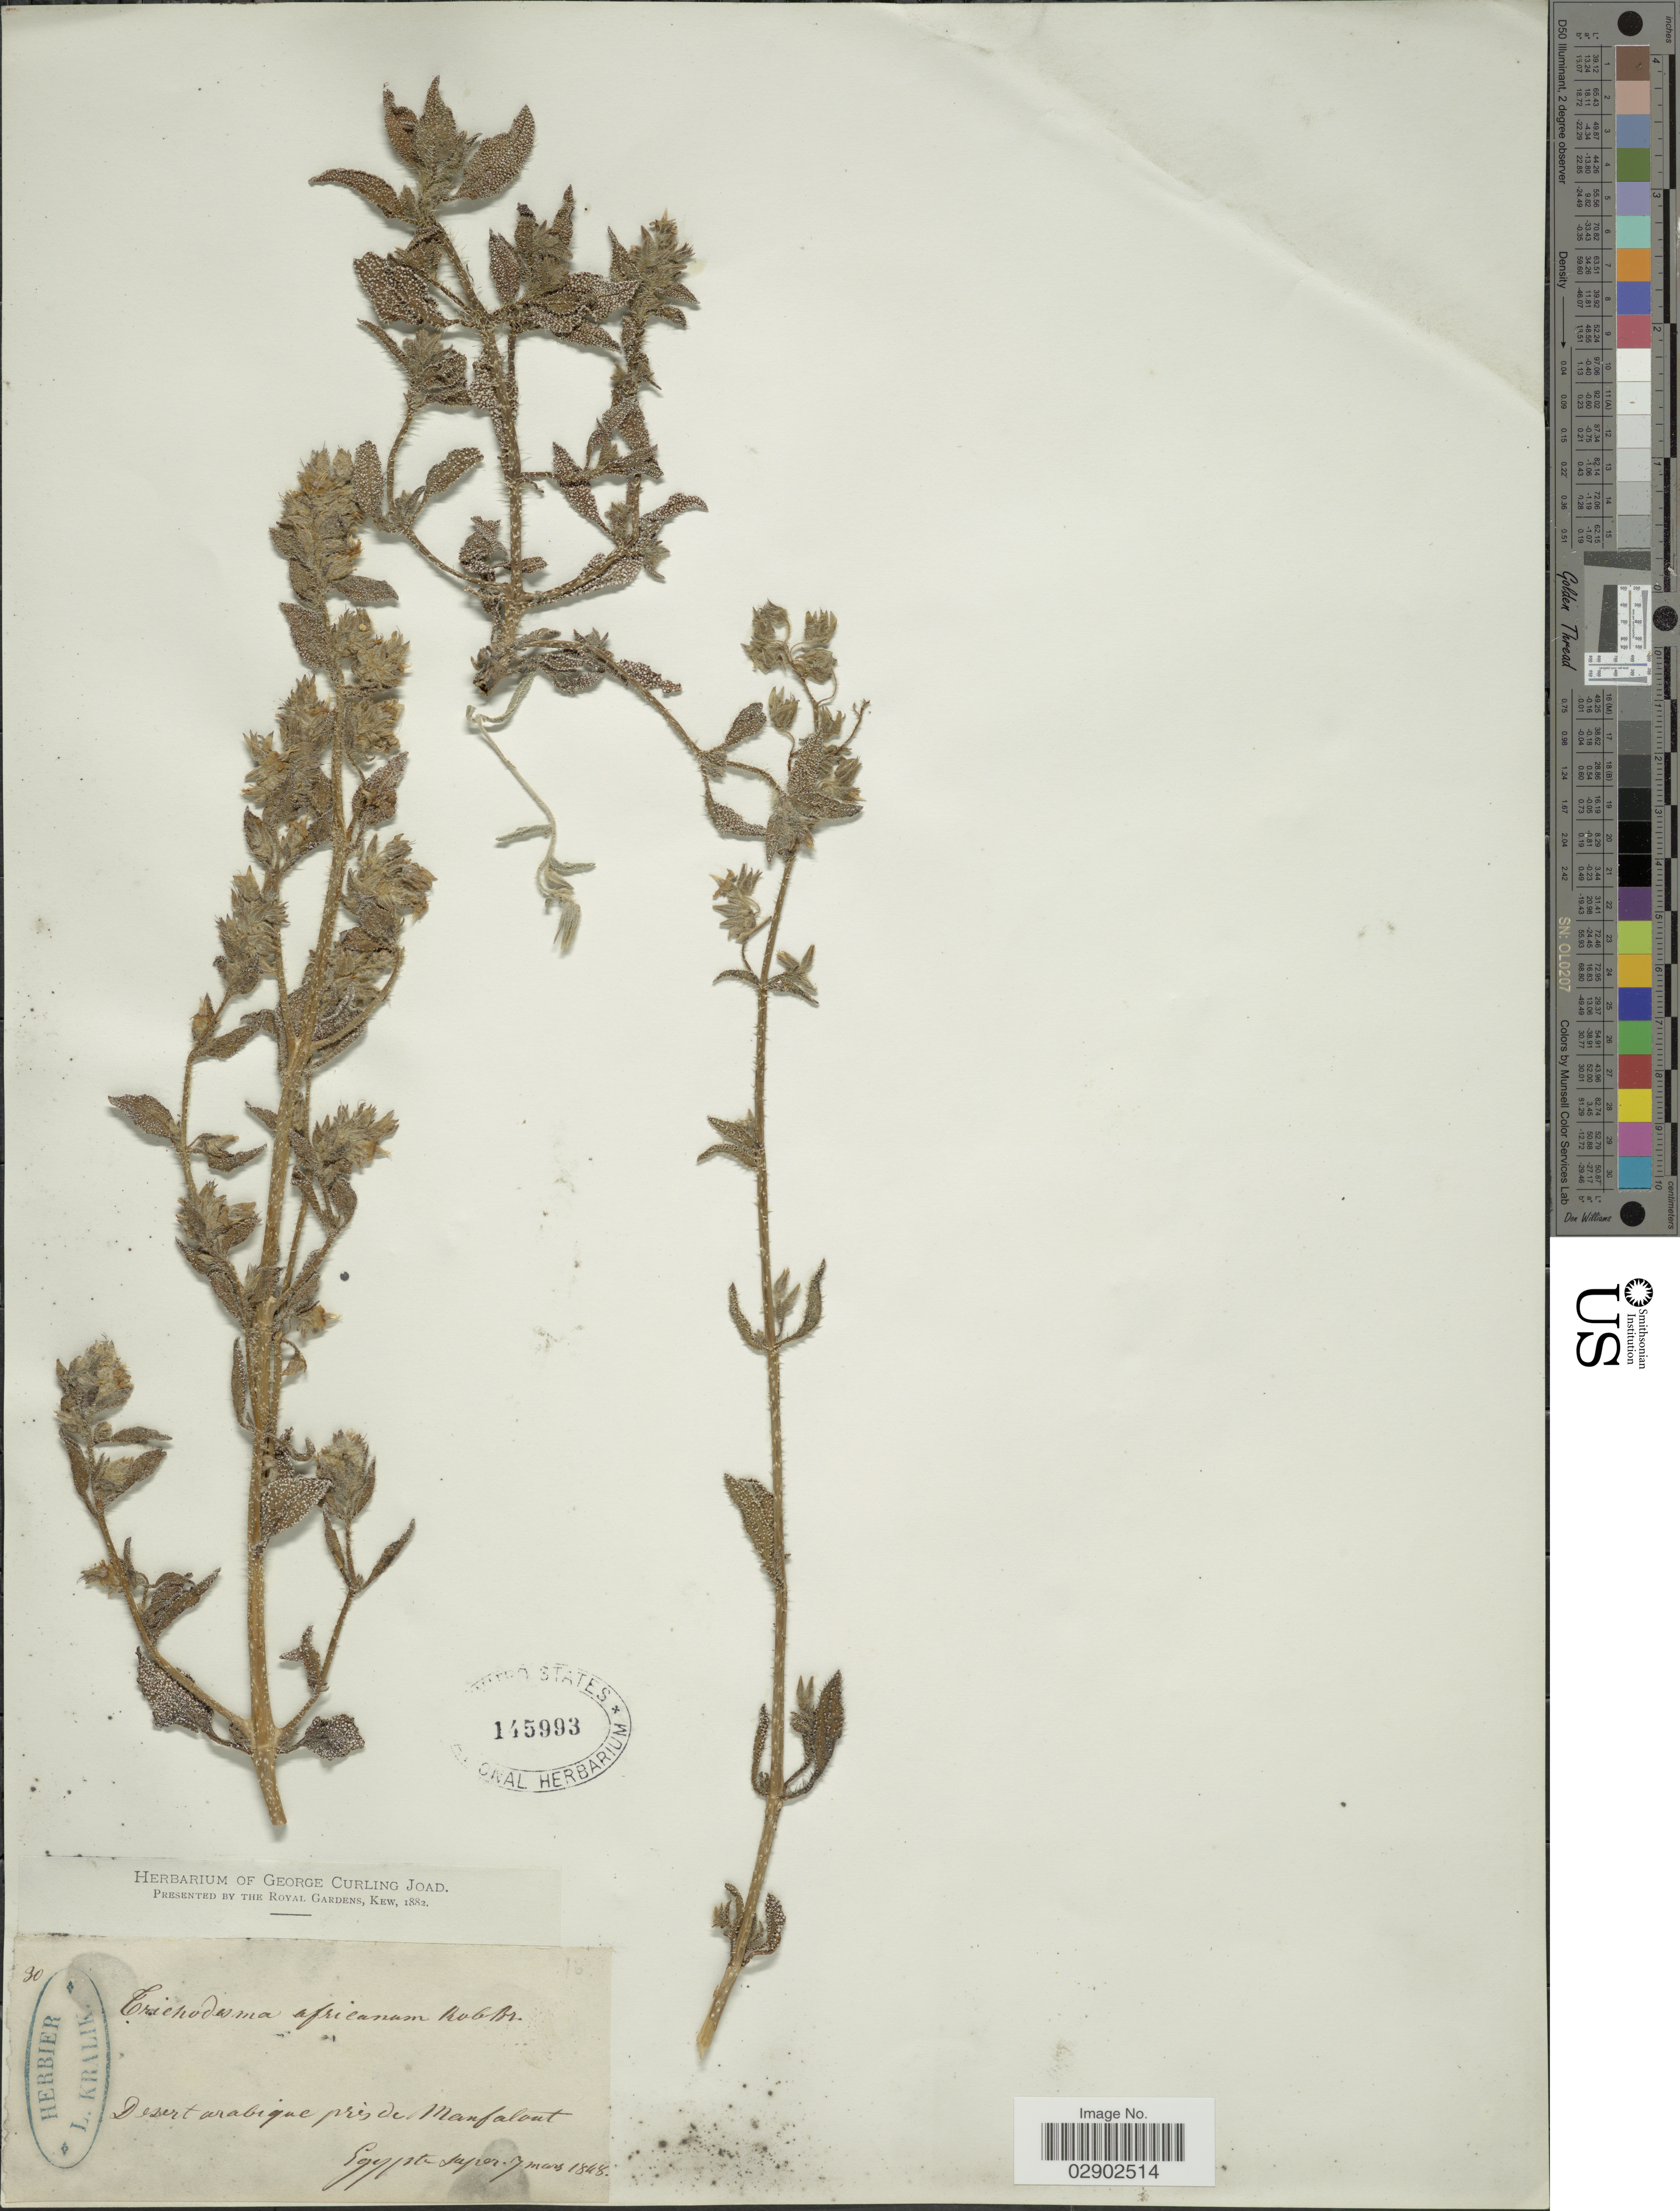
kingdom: Plantae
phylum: Tracheophyta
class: Magnoliopsida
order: Boraginales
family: Boraginaceae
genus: Trichodesma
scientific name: Trichodesma africanum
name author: (L.) Sm.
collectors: ex herb. L. Kralik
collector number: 30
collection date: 1848-03-07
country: Egypt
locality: Desert arabique près de Manfalout. Egypte super.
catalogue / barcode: US 145993